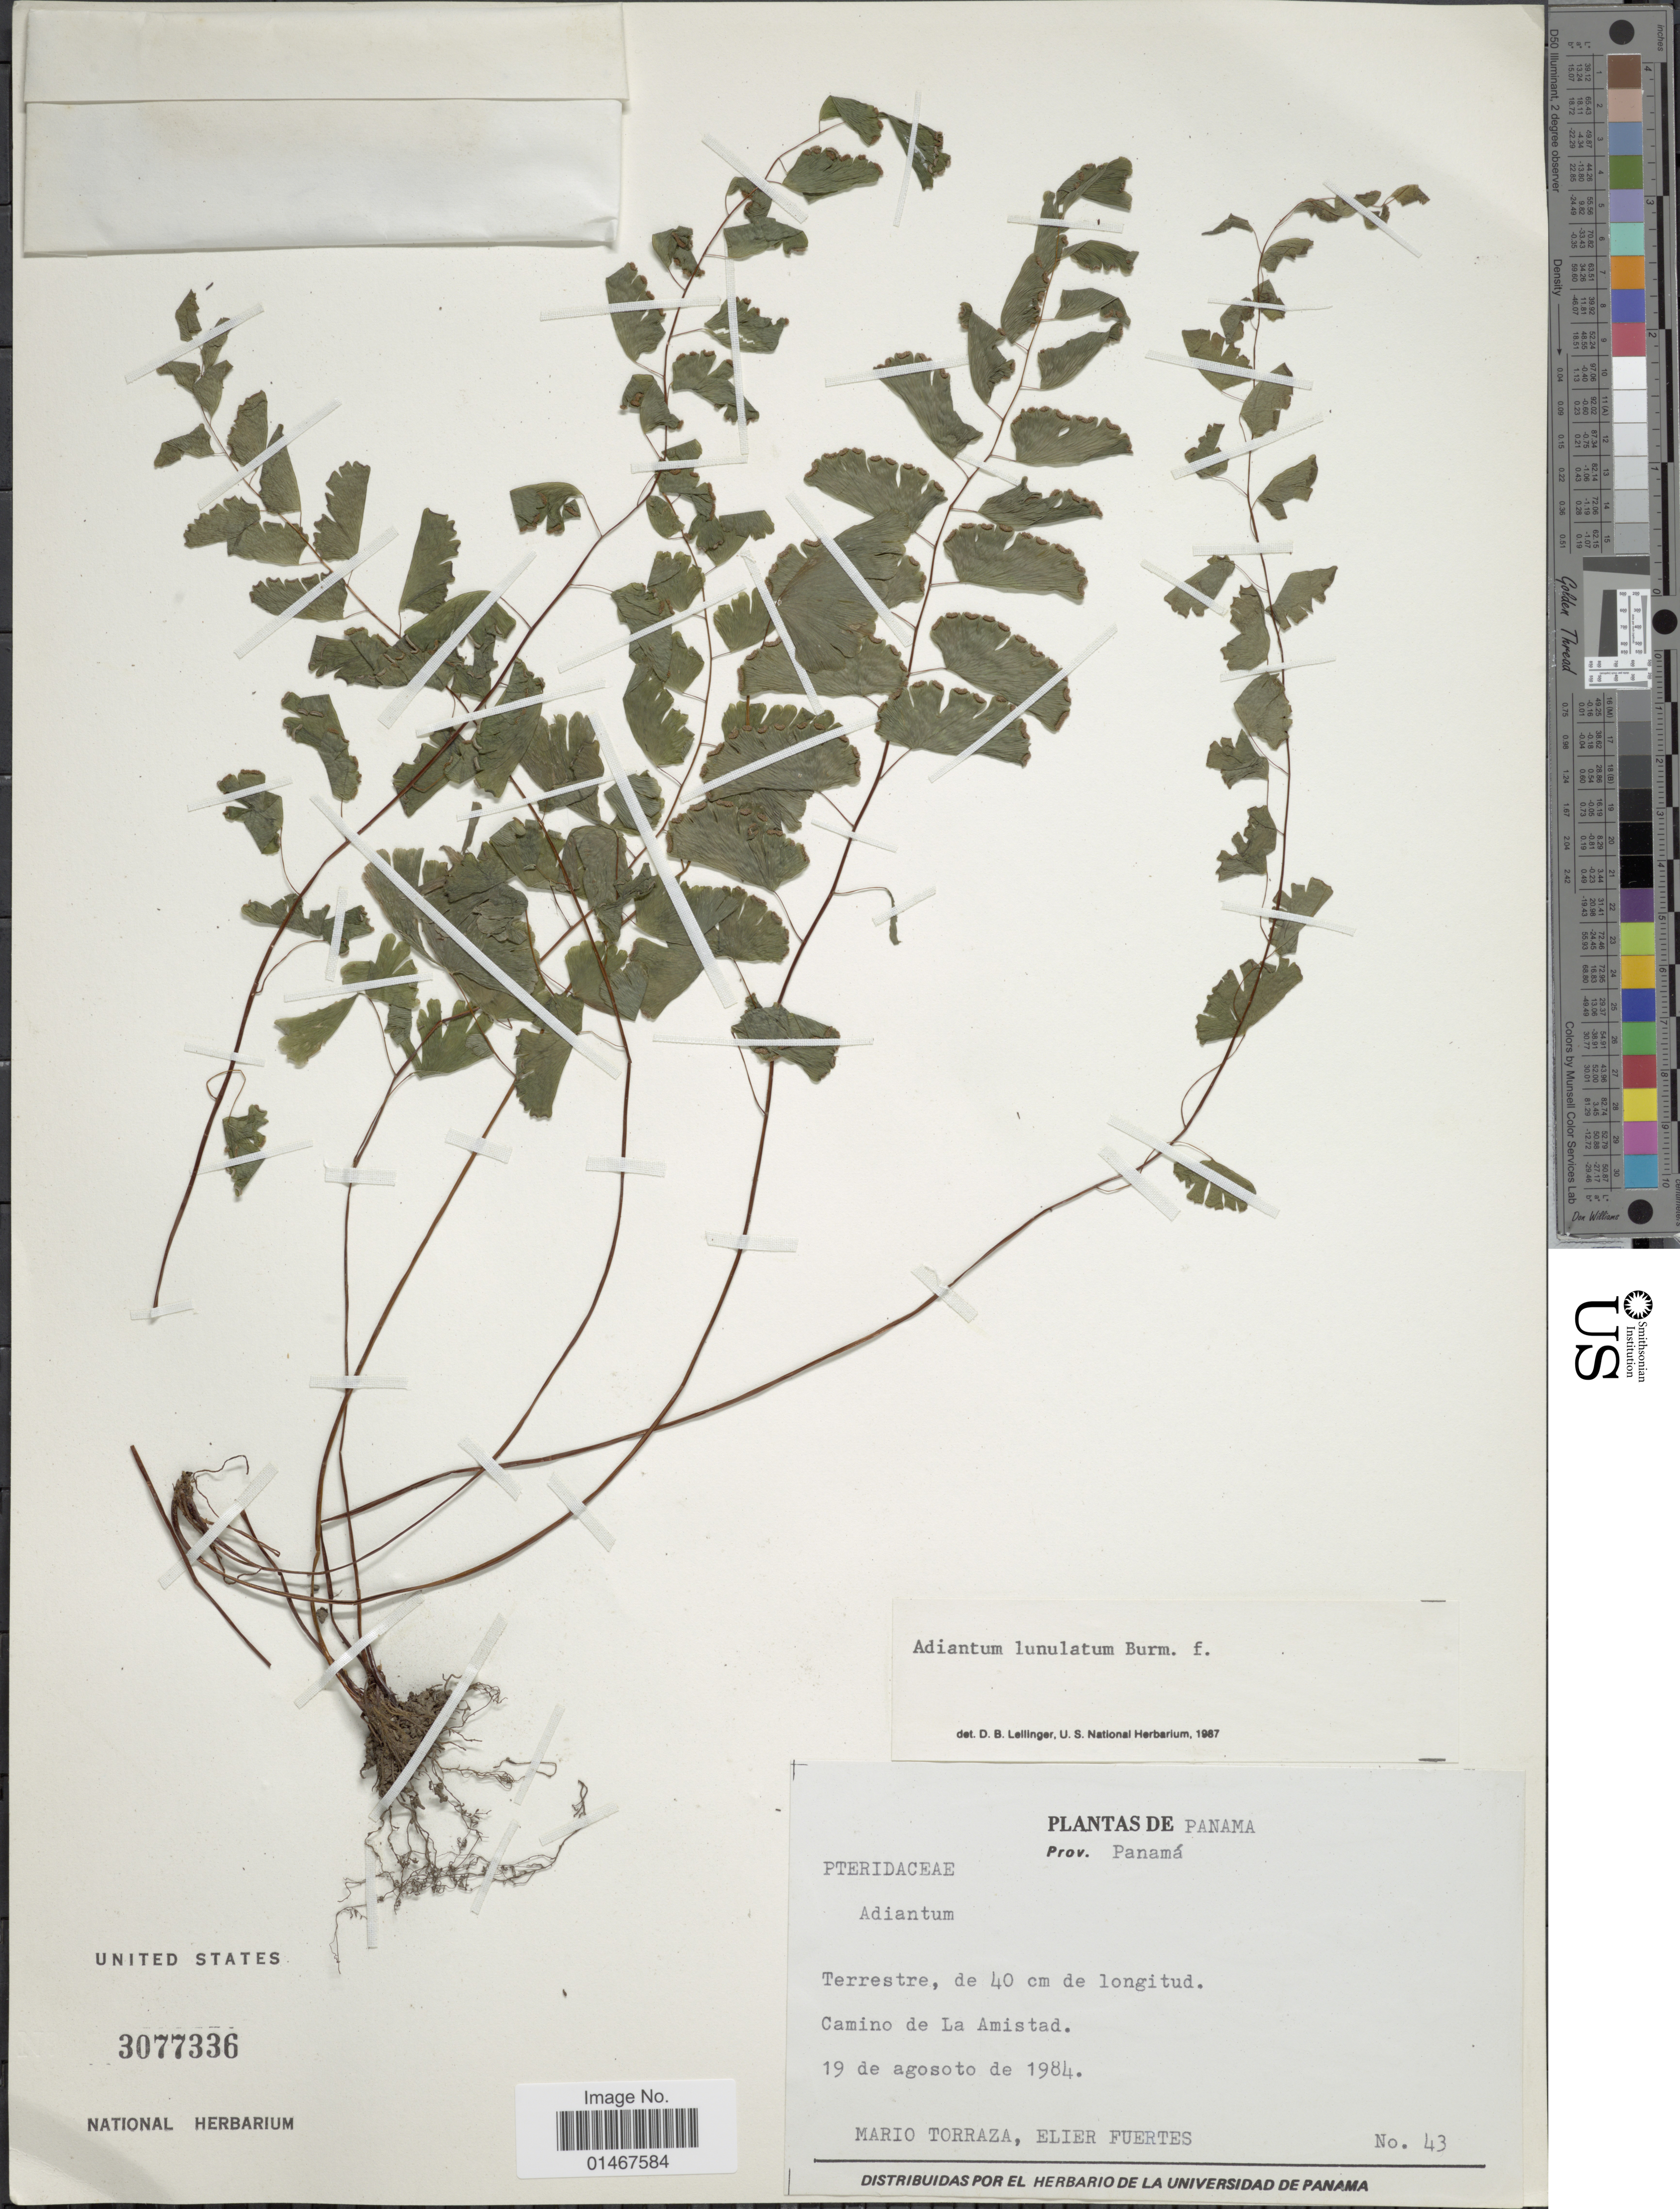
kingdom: Plantae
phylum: Tracheophyta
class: Polypodiopsida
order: Polypodiales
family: Pteridaceae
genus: Adiantum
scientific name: Adiantum philippense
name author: L.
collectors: M. Torraza & E. Fuertes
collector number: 43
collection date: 1984-08-19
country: Panama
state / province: Panamá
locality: Prov. Panama. Camino de La Amistad.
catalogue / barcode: US 3077336